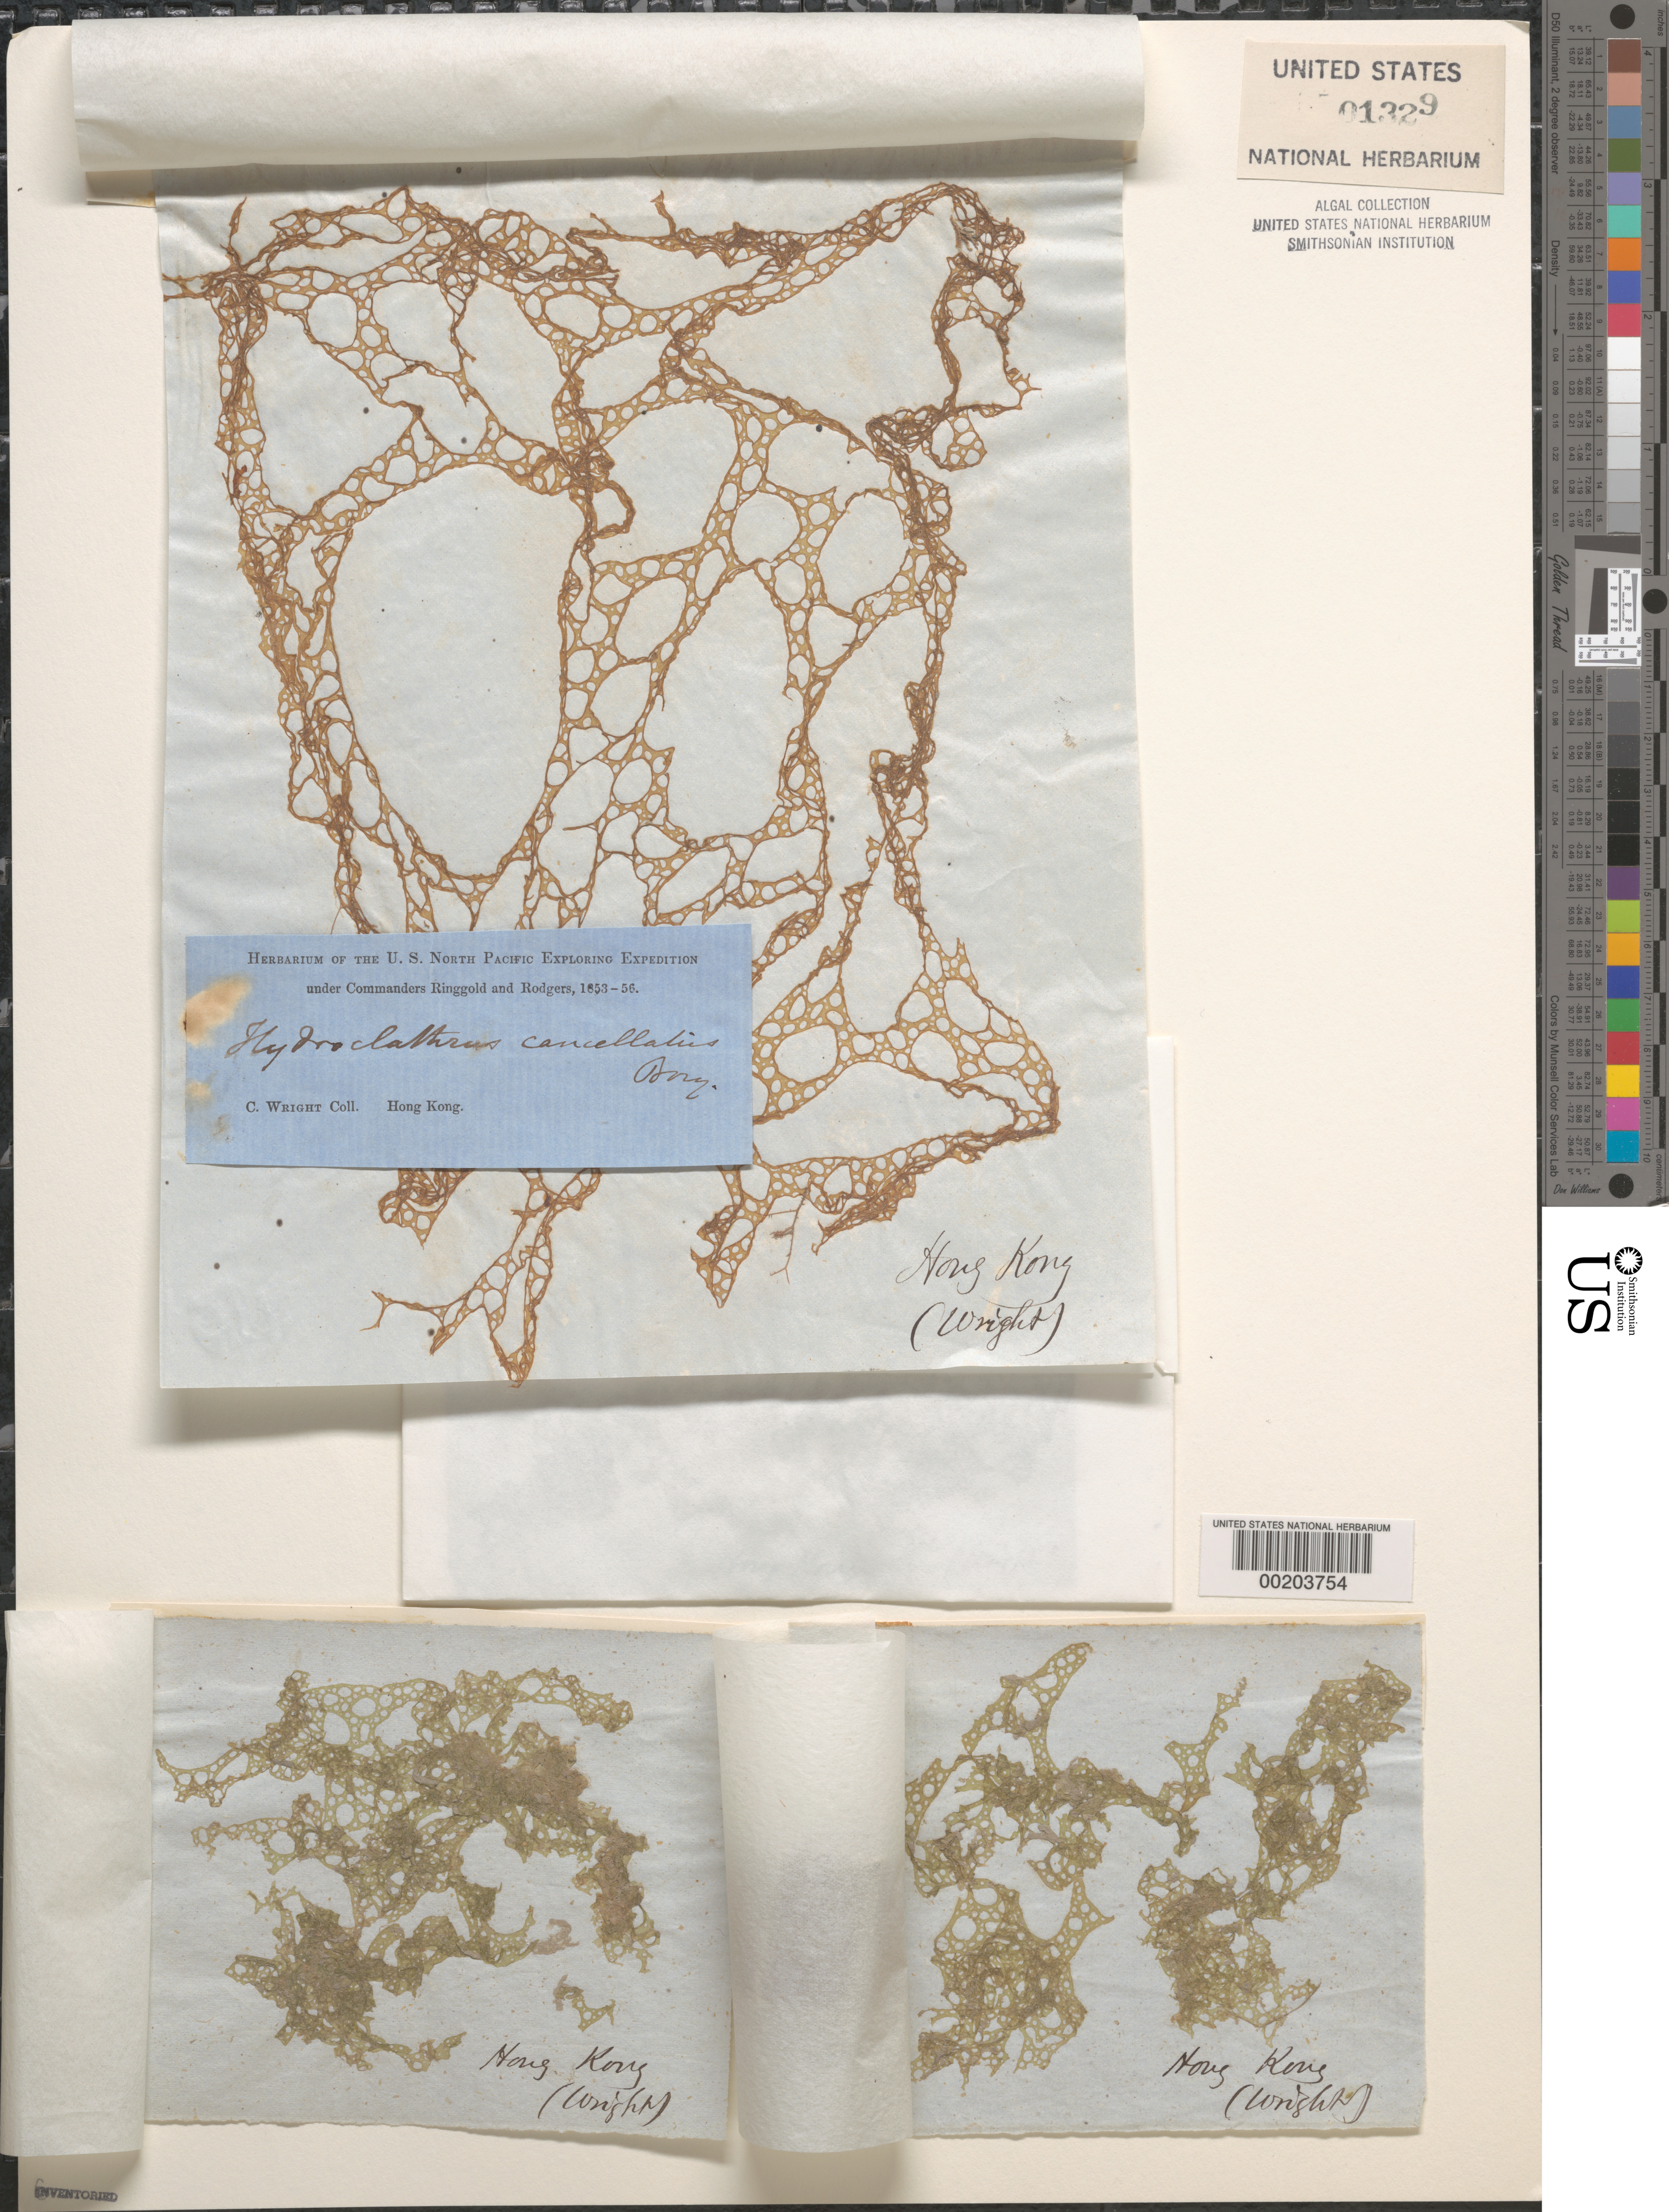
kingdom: Chromista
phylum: Ochrophyta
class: Phaeophyceae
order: Scytosiphonales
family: Scytosiphonaceae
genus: Hydroclathrus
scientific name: Hydroclathrus cancellatus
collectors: C. Wright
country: China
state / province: Hong Kong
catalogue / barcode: US 1329